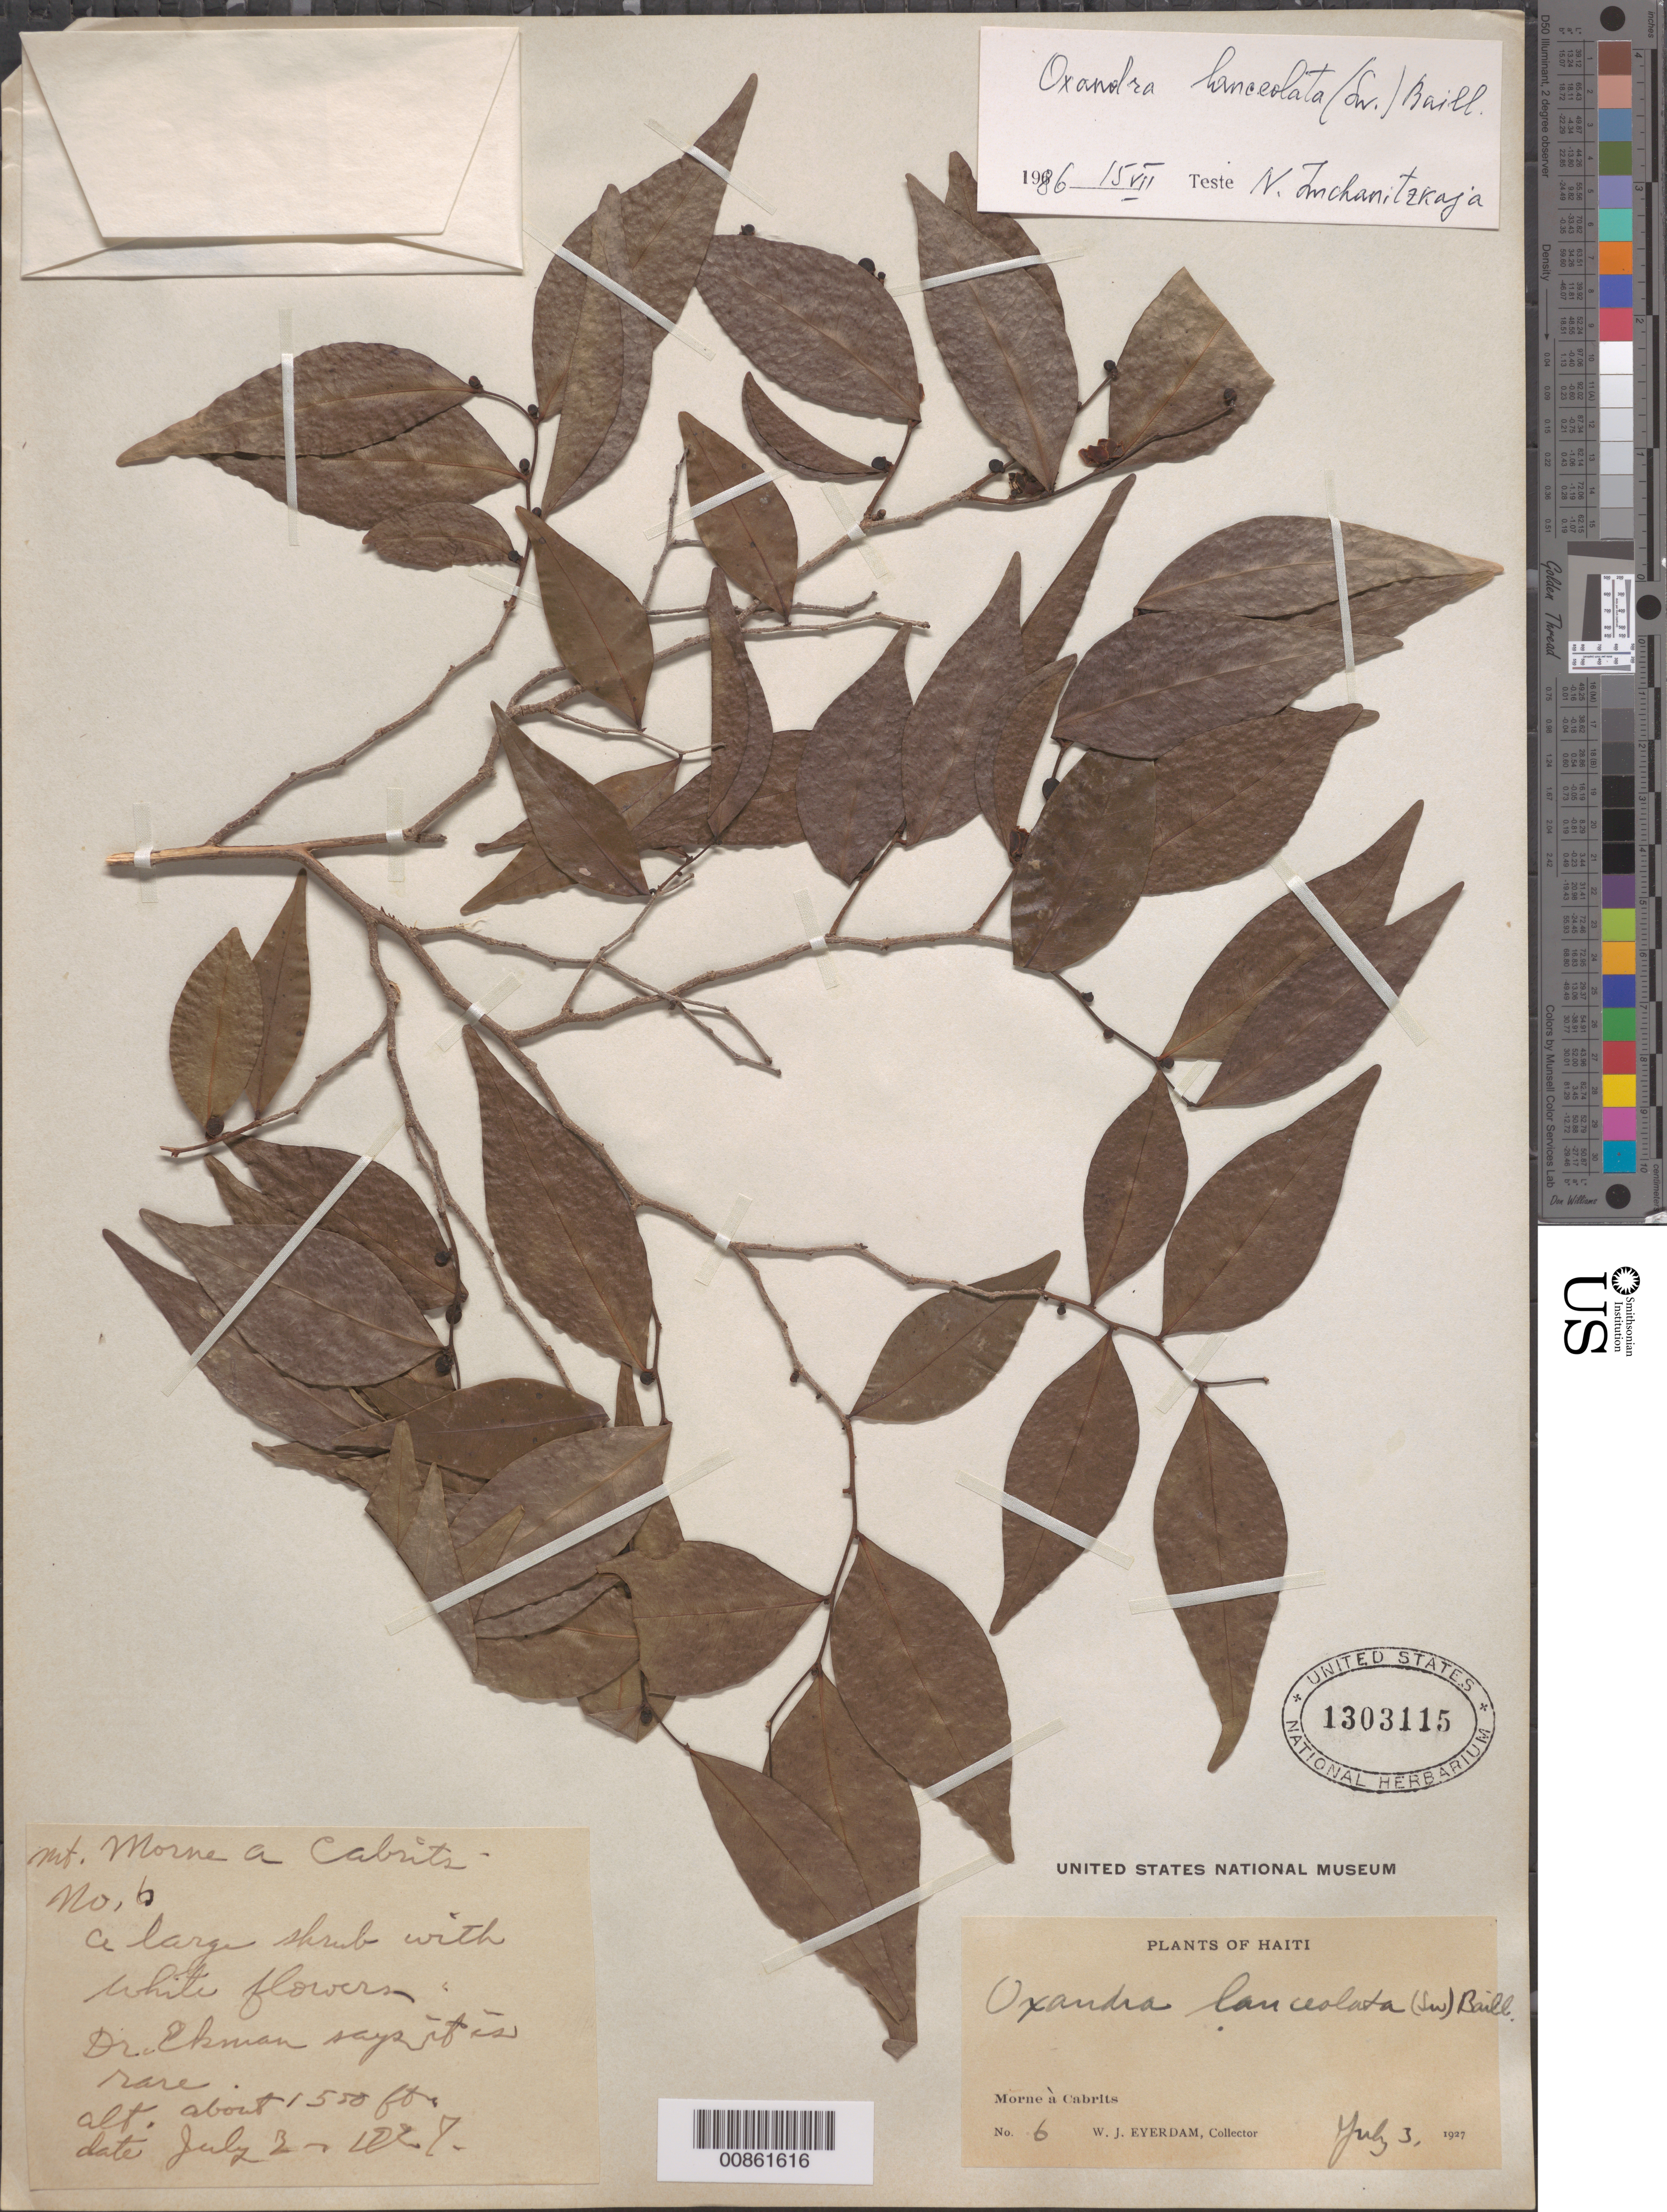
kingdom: Plantae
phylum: Tracheophyta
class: Magnoliopsida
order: Magnoliales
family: Annonaceae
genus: Oxandra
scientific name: Oxandra lanceolata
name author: (Sw.) Baill.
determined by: Imchanitzkaja, N.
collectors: W. J. Eyerdam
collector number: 6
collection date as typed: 03 Jul 1927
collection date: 1927-07-03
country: Haiti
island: Hispaniola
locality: Mt. Morne à Cabrits.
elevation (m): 472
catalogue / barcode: US 1303115